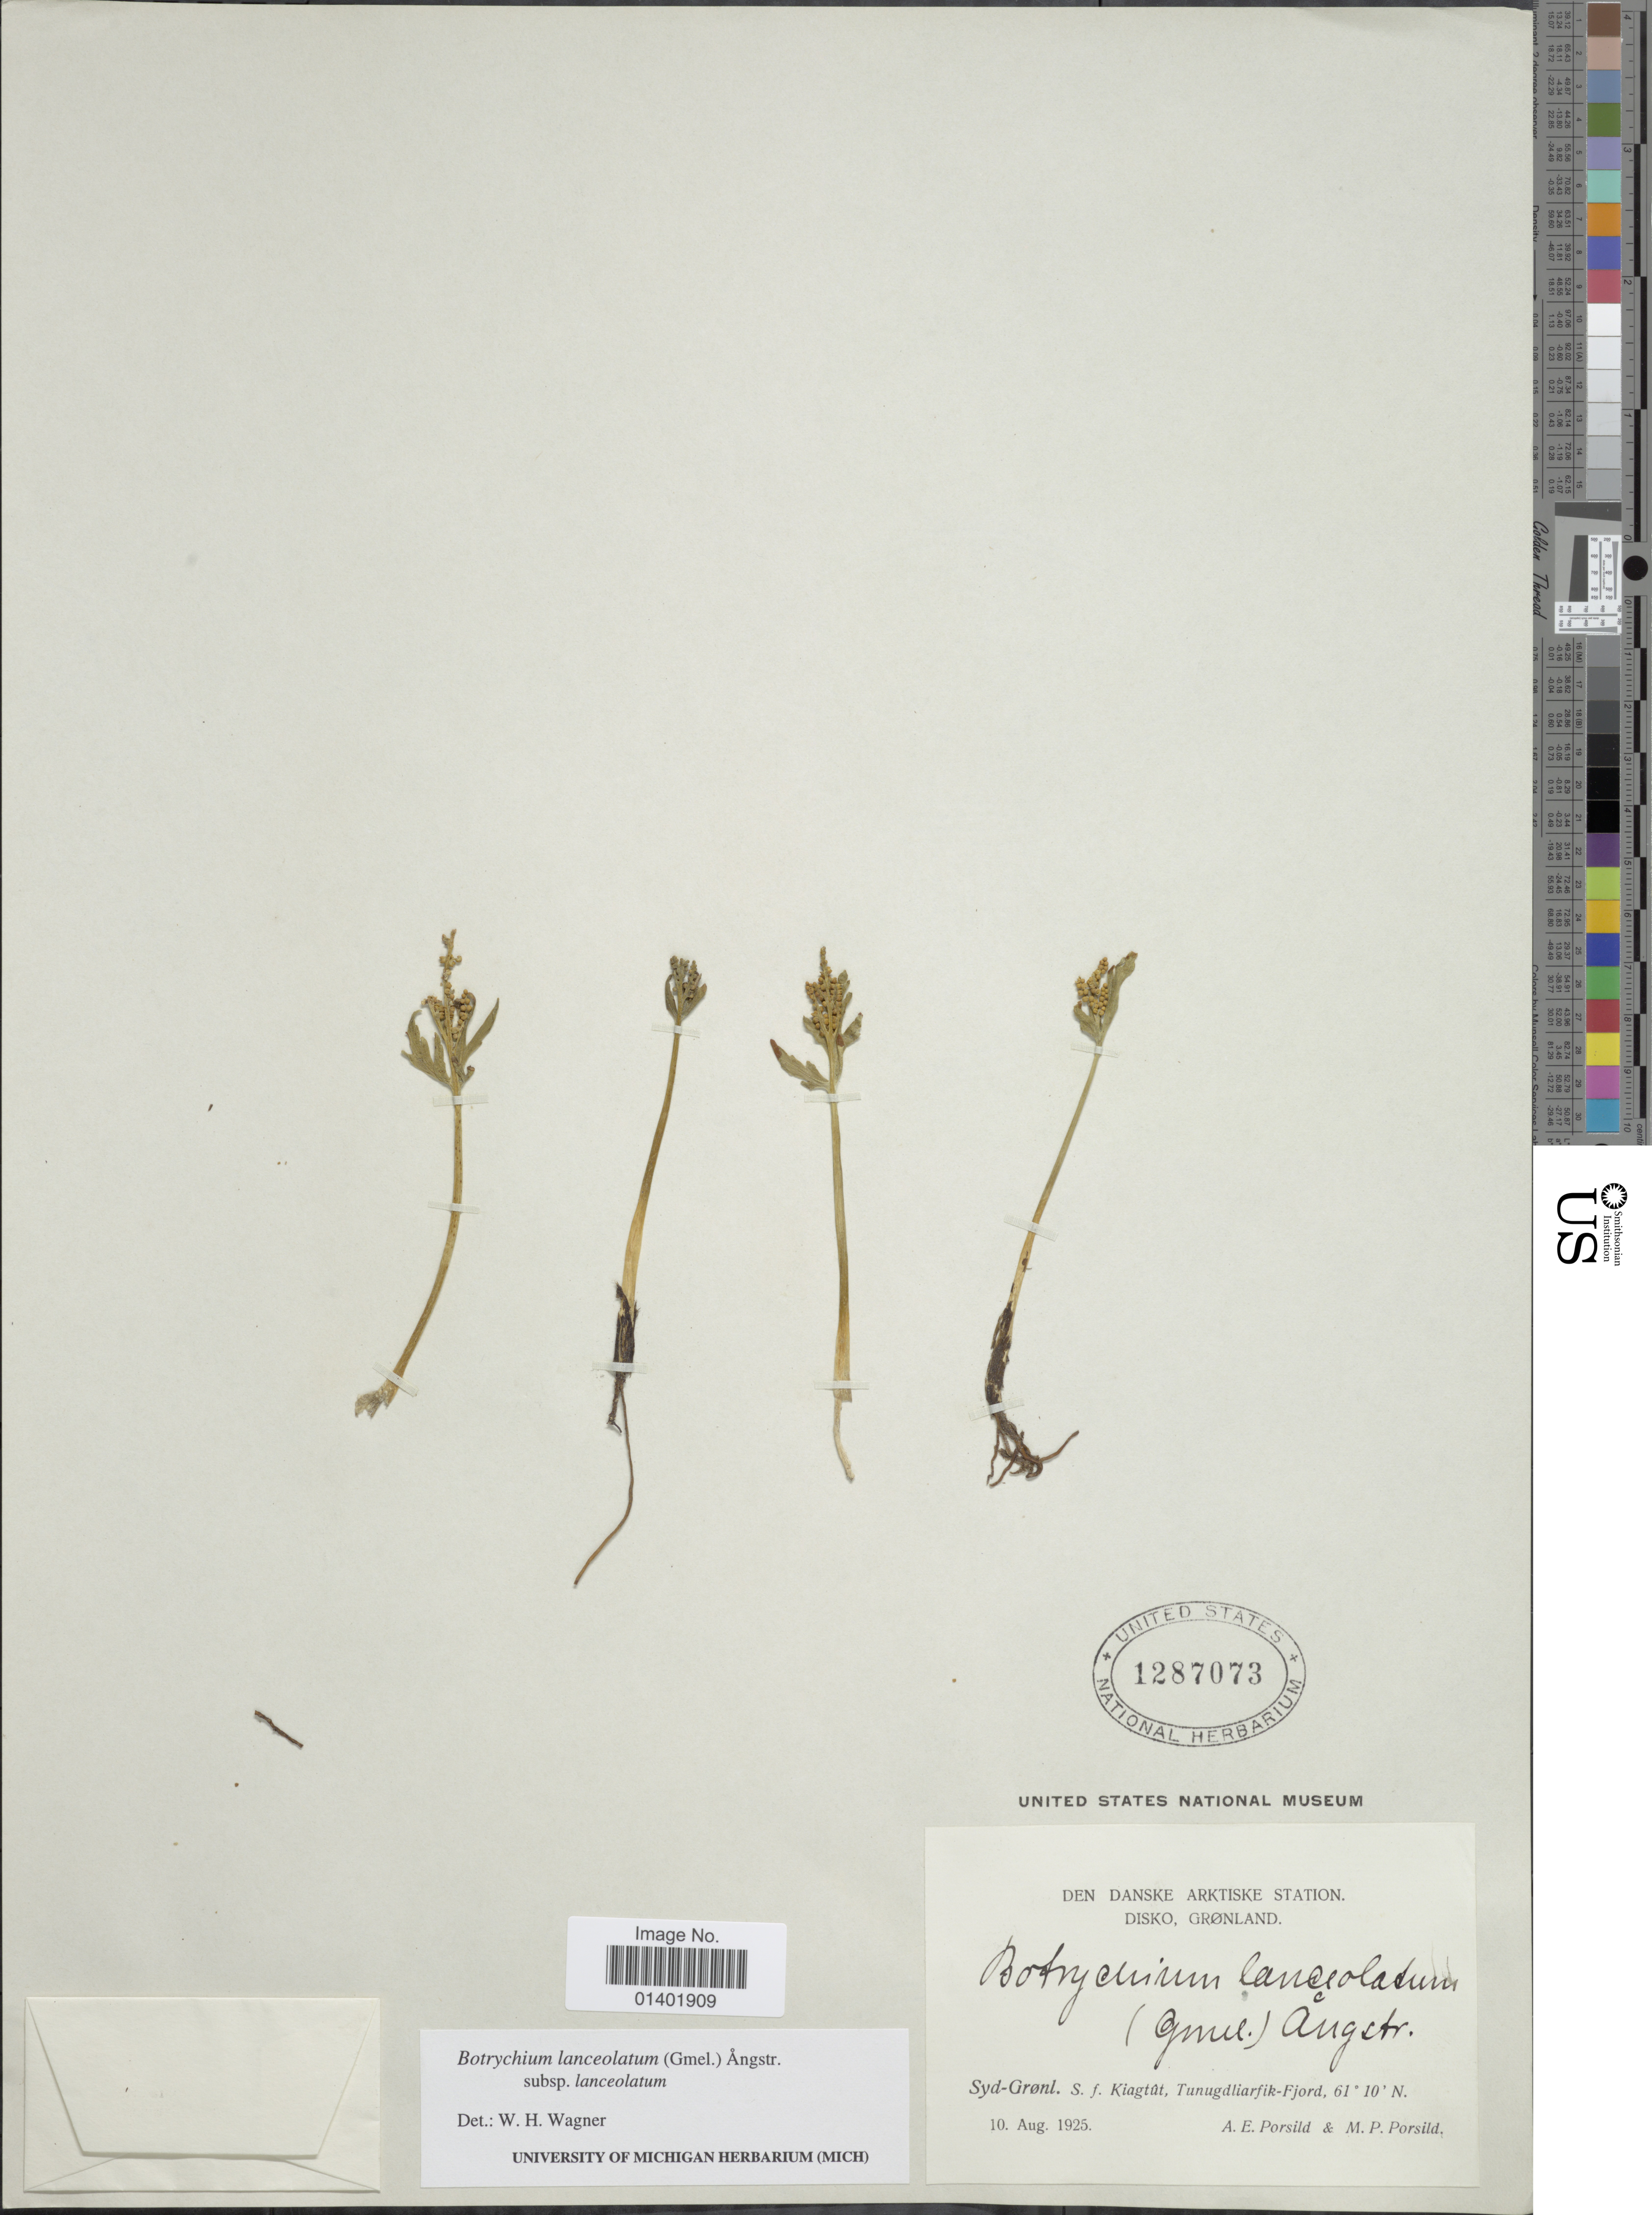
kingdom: Plantae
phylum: Tracheophyta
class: Polypodiopsida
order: Ophioglossales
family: Ophioglossaceae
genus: Botrychium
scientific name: Botrychium lanceolatum subsp. lanceolatum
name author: (S.G. Gmel.) Ångstr.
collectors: A. E. Porsild & M. P. Porsild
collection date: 1925-08-10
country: Greenland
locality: Syd-Gronl. S.f. Kiagtut, Tunugdliarfik-Fjord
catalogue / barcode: US 1287073